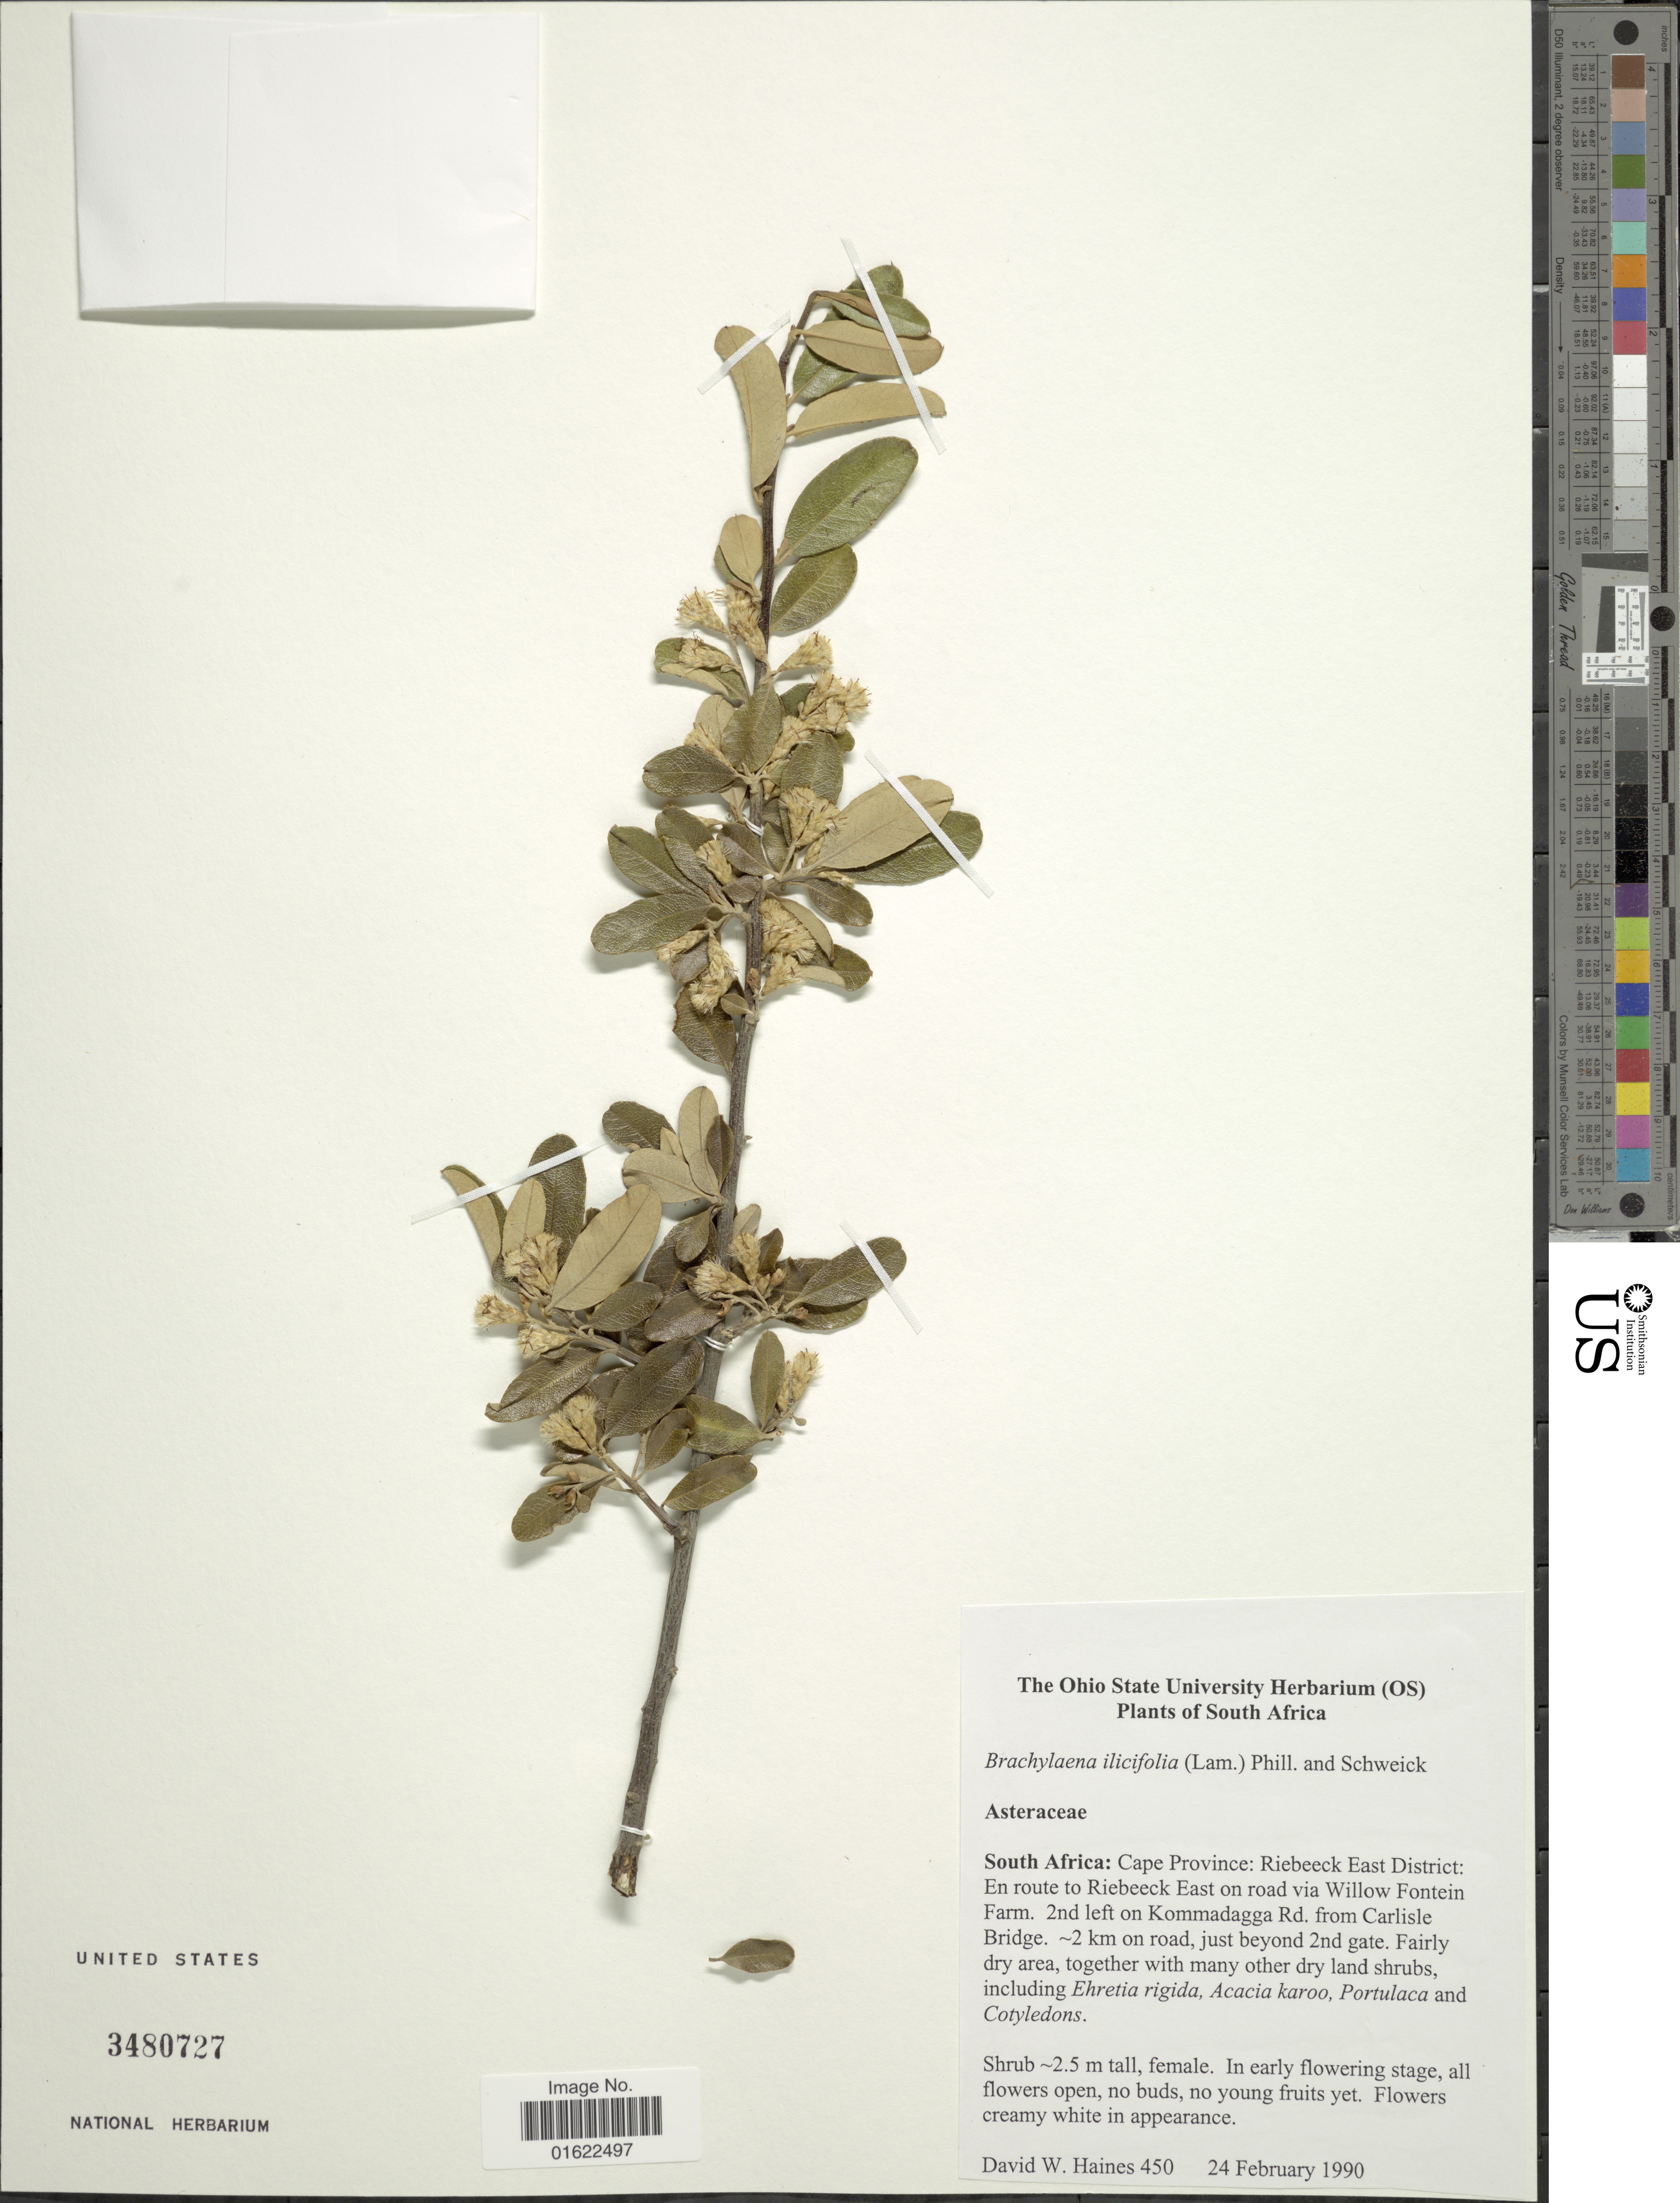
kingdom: Plantae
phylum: Tracheophyta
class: Magnoliopsida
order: Asterales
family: Asteraceae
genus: Brachylaena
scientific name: Brachylaena ilicifolia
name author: (Lam.) E. Phillips & Schweick.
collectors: D. Haines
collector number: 450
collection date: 1990-02-24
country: South Africa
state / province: Eastern Cape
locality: Riebeeck East District: En route to Riebeeck East on road via Willow Fontein Farm, 2nd left on Kommadagga Rd. from Carlisle Bridge, 2 km on road, just beyond 2nd gate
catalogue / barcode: US 3480727